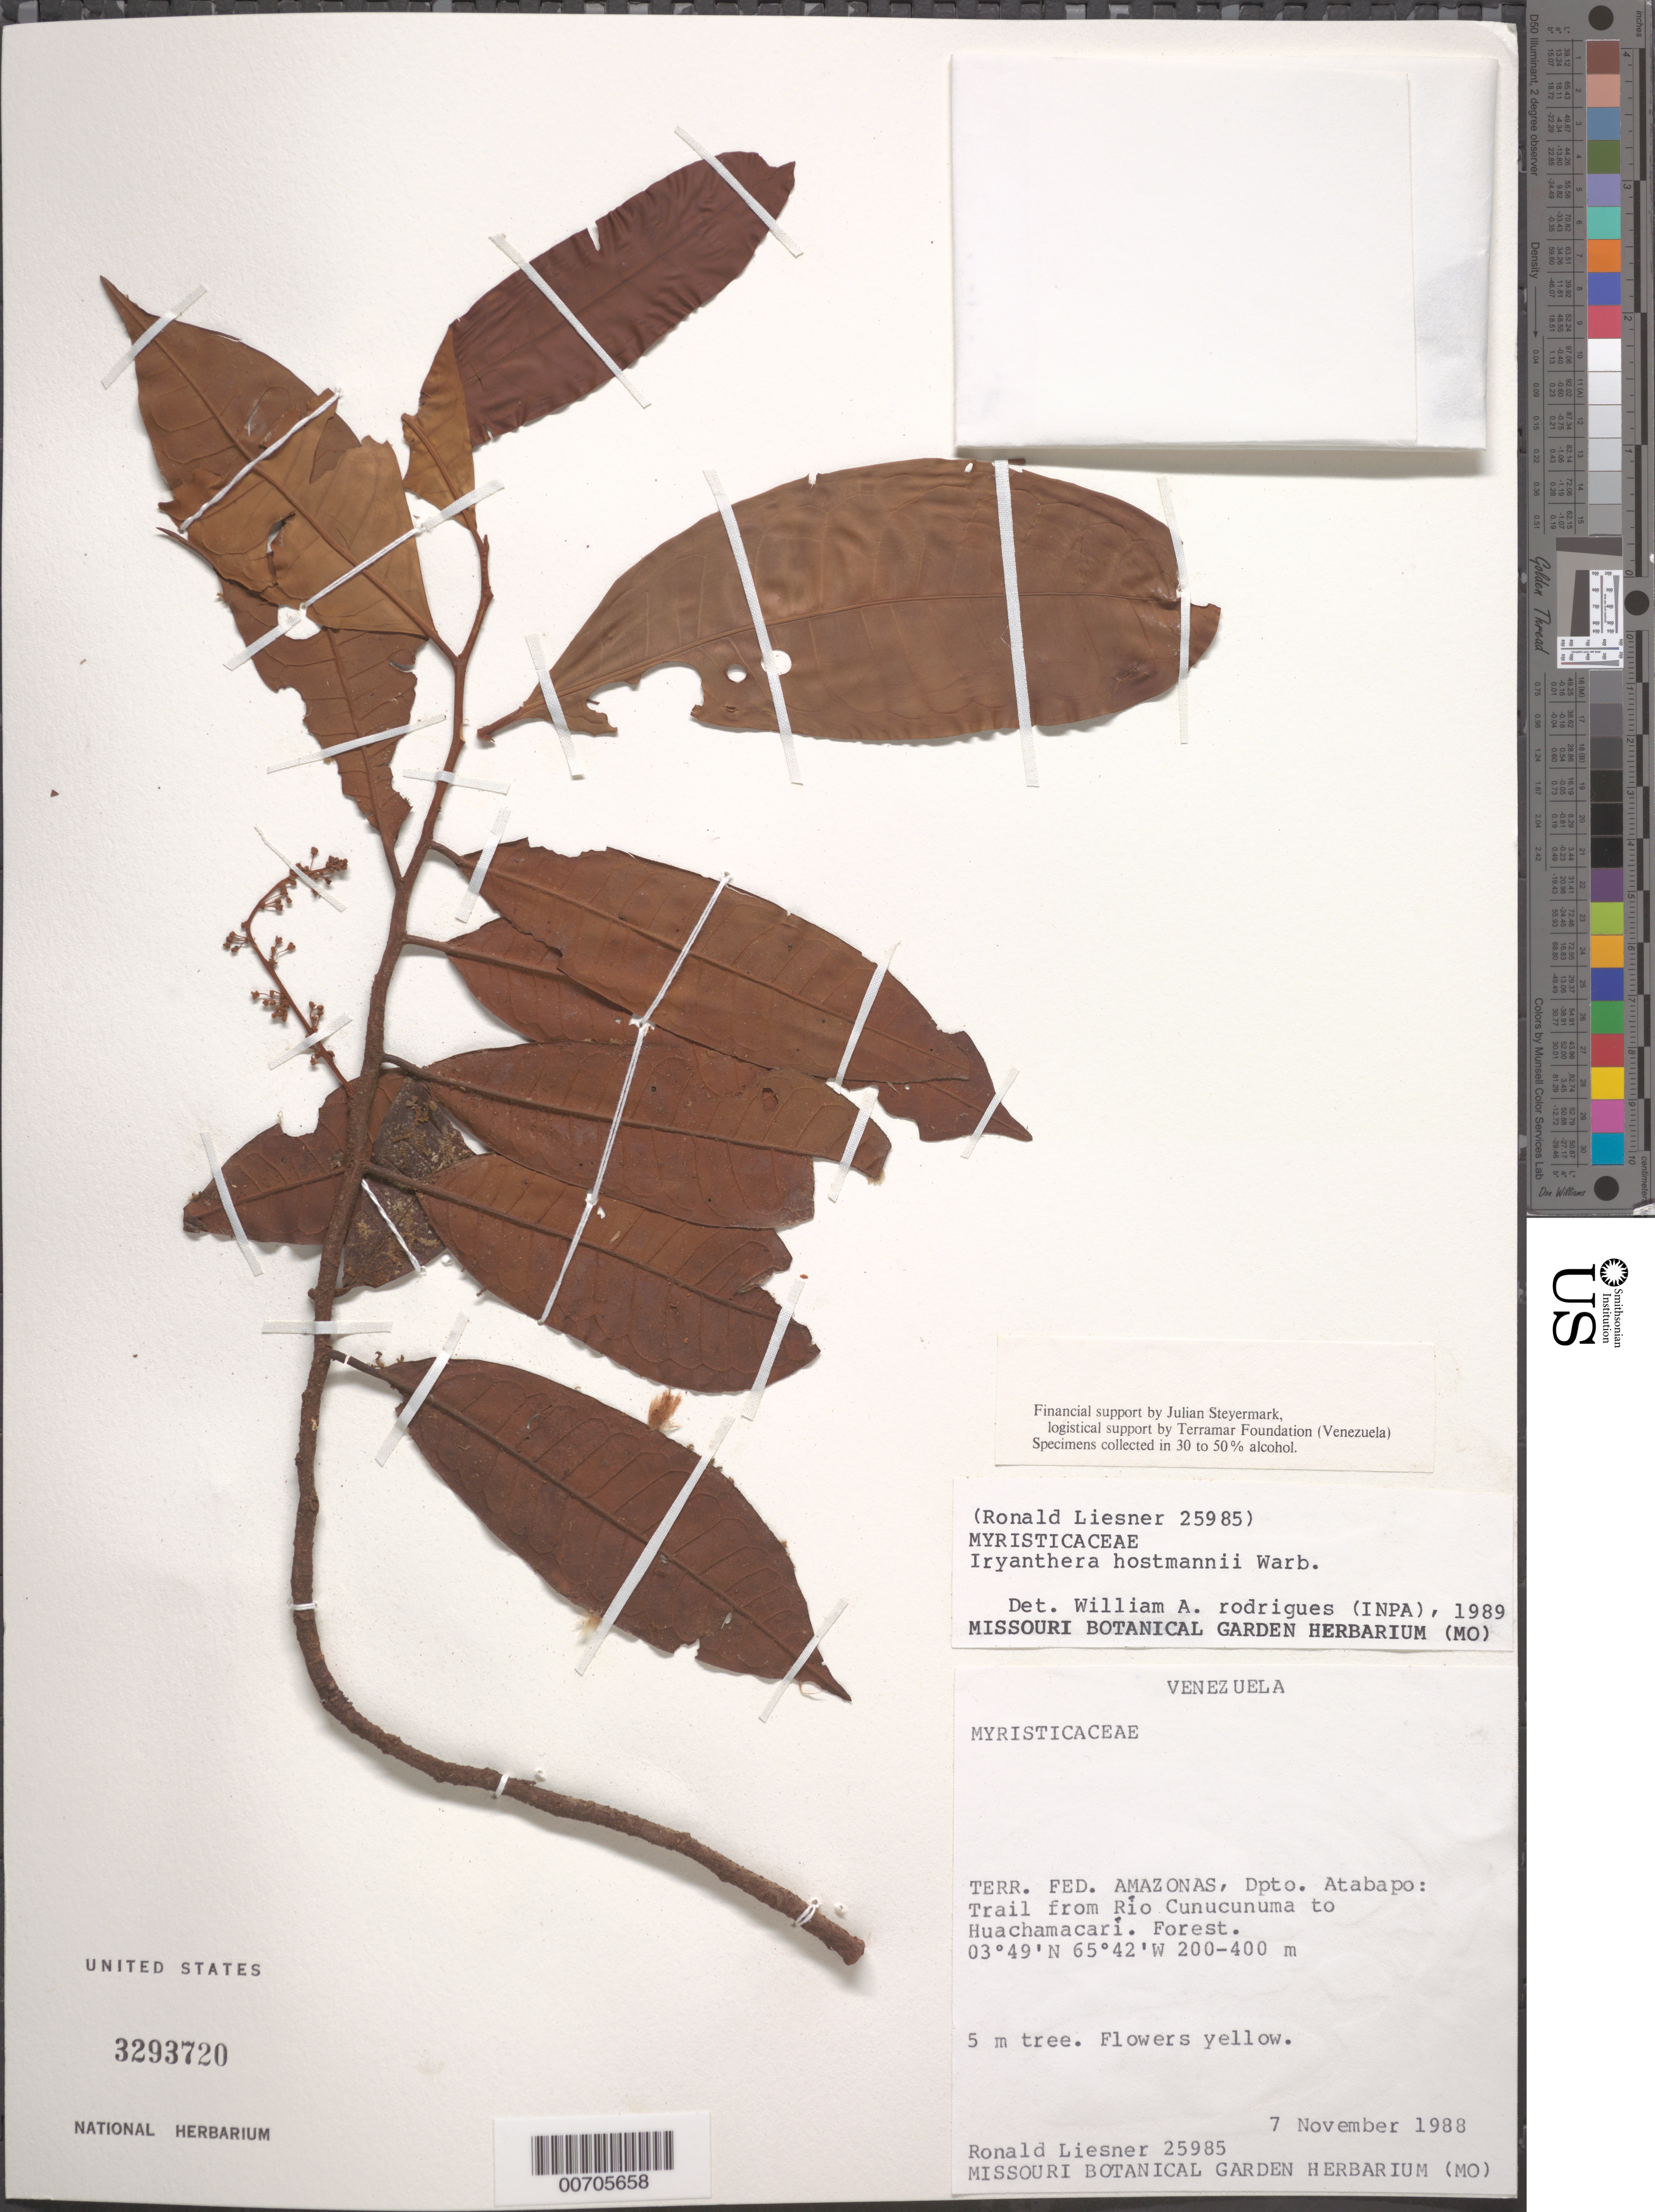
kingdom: Plantae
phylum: Tracheophyta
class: Magnoliopsida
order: Magnoliales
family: Myristicaceae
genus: Iryanthera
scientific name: Iryanthera hostmannii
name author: (Benth.) Warb.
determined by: Rodrigues, W. A.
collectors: R. L. Liesner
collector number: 25985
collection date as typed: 7-Nov-88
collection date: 1988-11-07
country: Venezuela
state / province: Amazonas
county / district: Atabapo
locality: Río Cunucunuma to Huachamacari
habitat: Trail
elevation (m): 200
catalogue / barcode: US 3293720